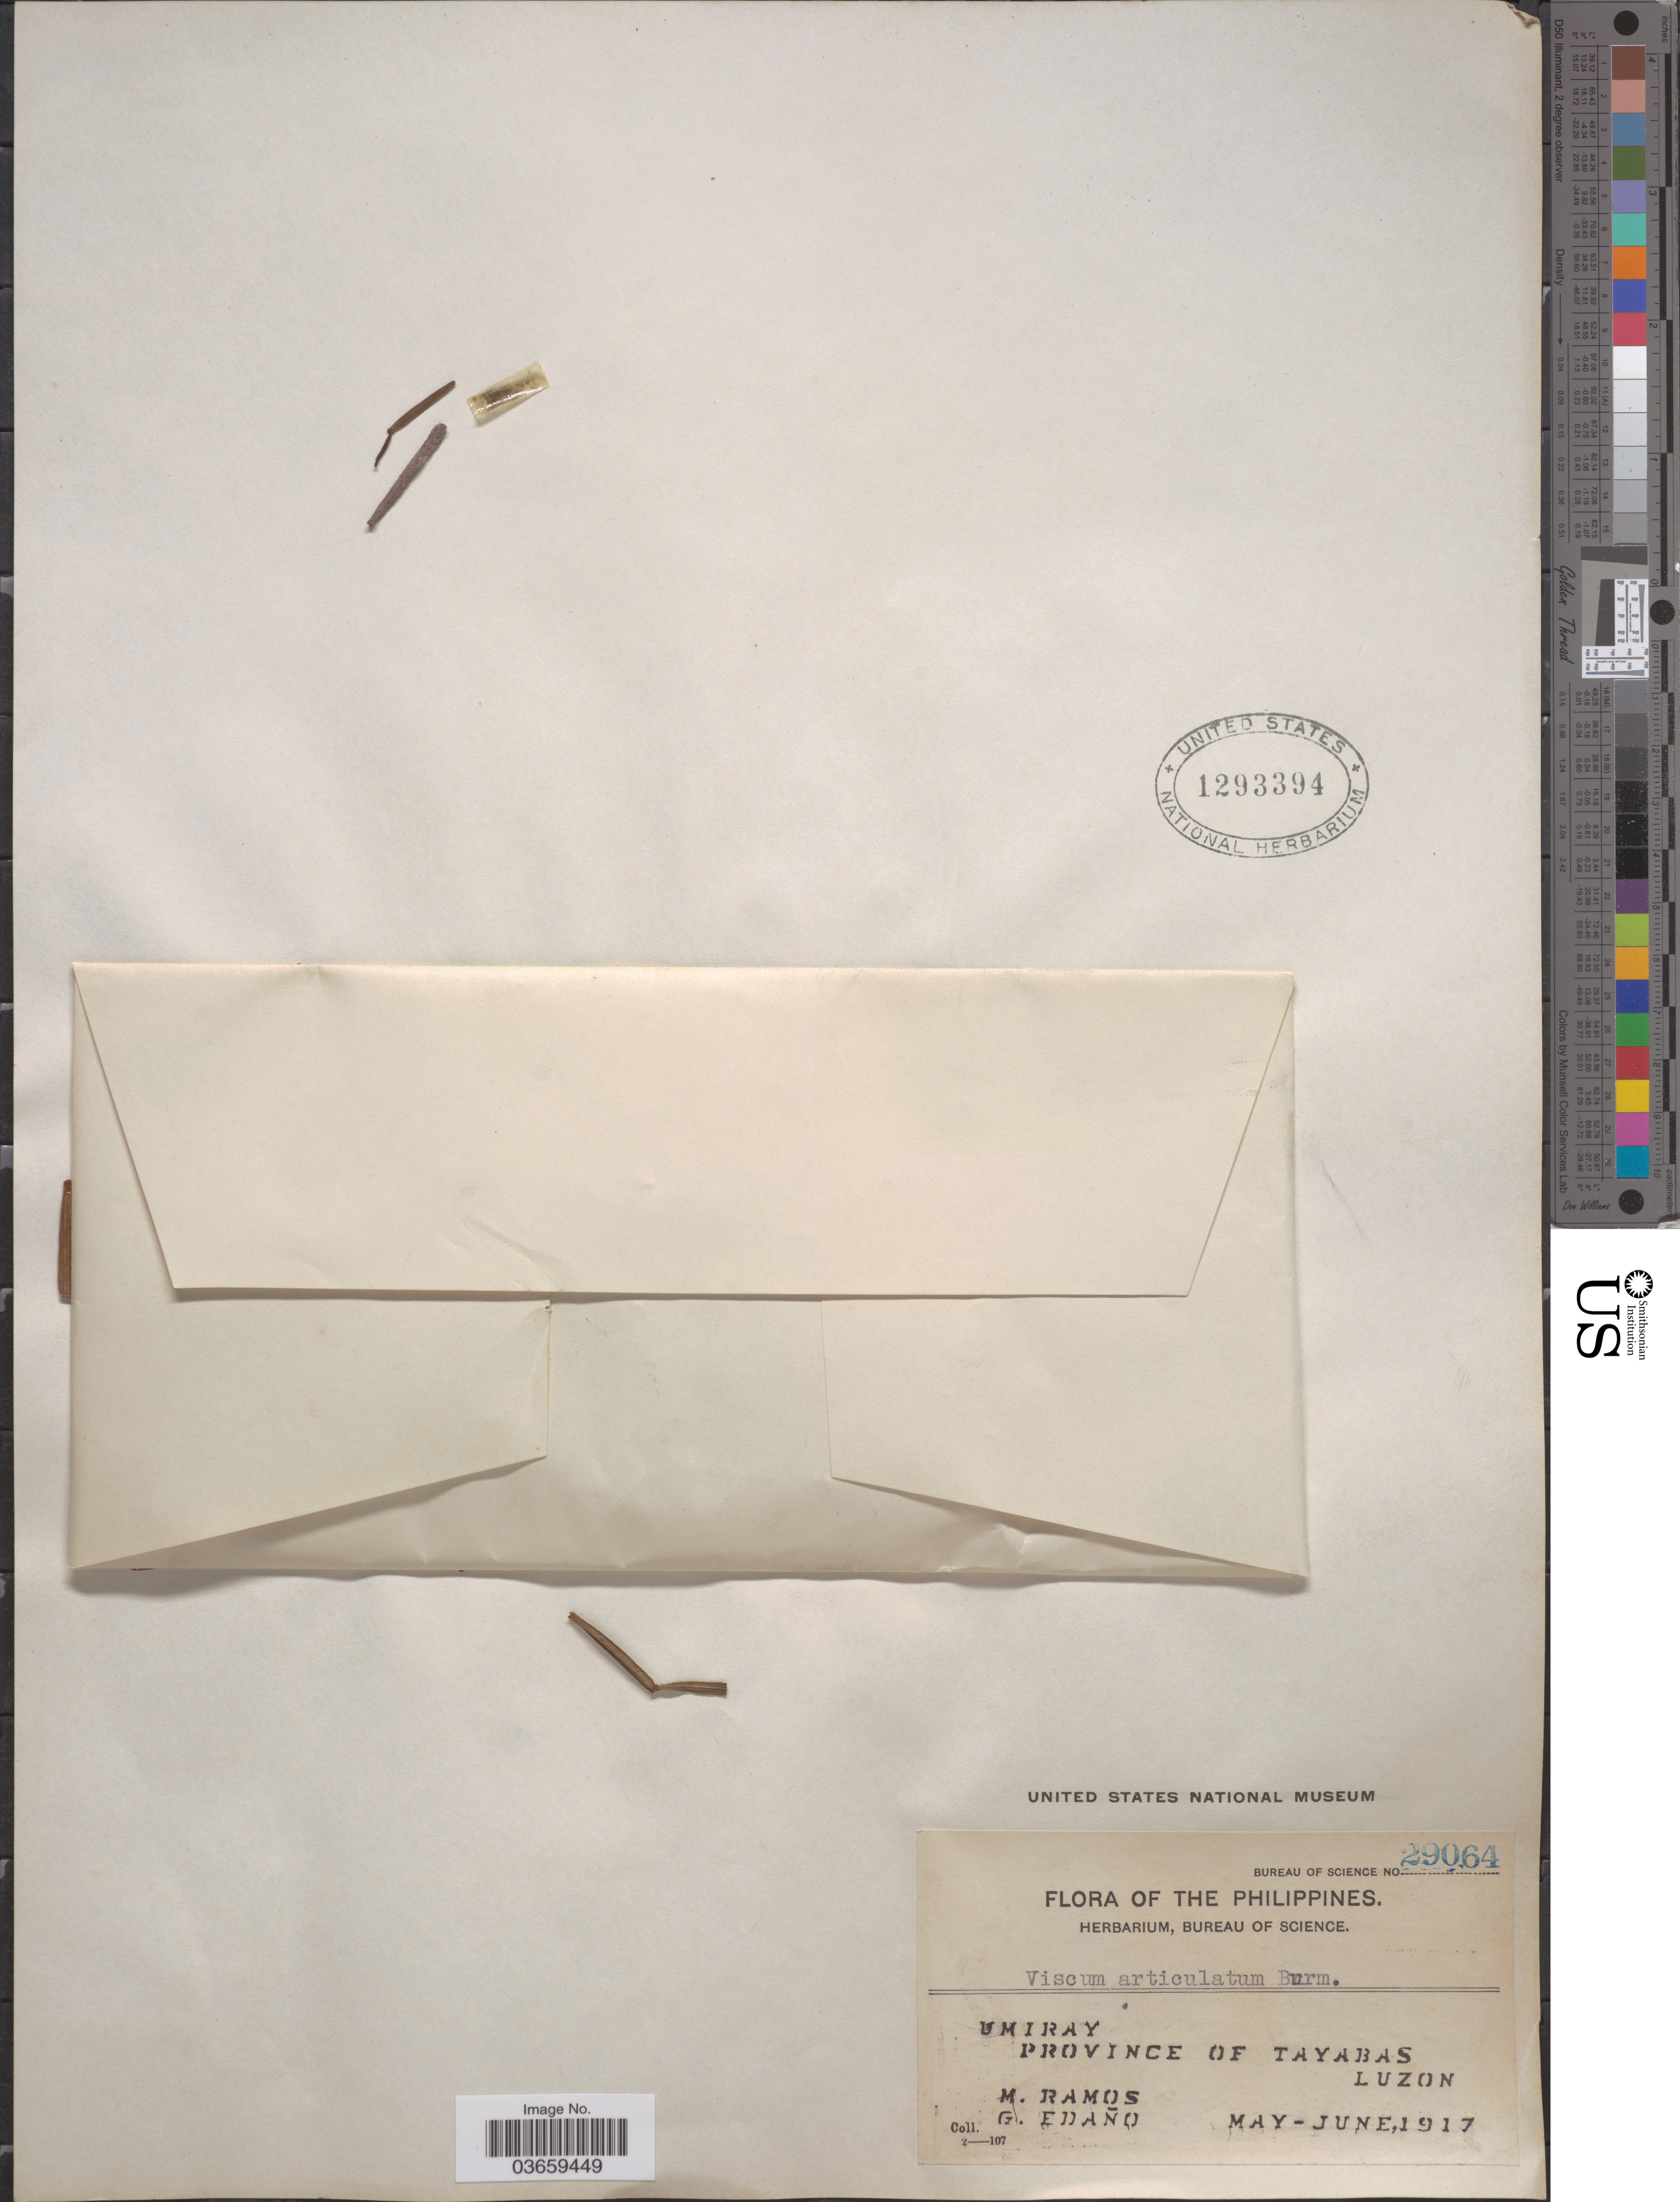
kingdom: Plantae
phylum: Tracheophyta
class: Magnoliopsida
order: Santalales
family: Viscaceae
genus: Viscum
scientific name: Viscum articulatum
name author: Burm. f.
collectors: M. Ramos & G. Edaño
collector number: Bureau of Science 29064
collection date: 1917-05/1917-06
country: Philippines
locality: Umiray, Province of Tayabas, Luzon.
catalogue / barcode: US 1293394